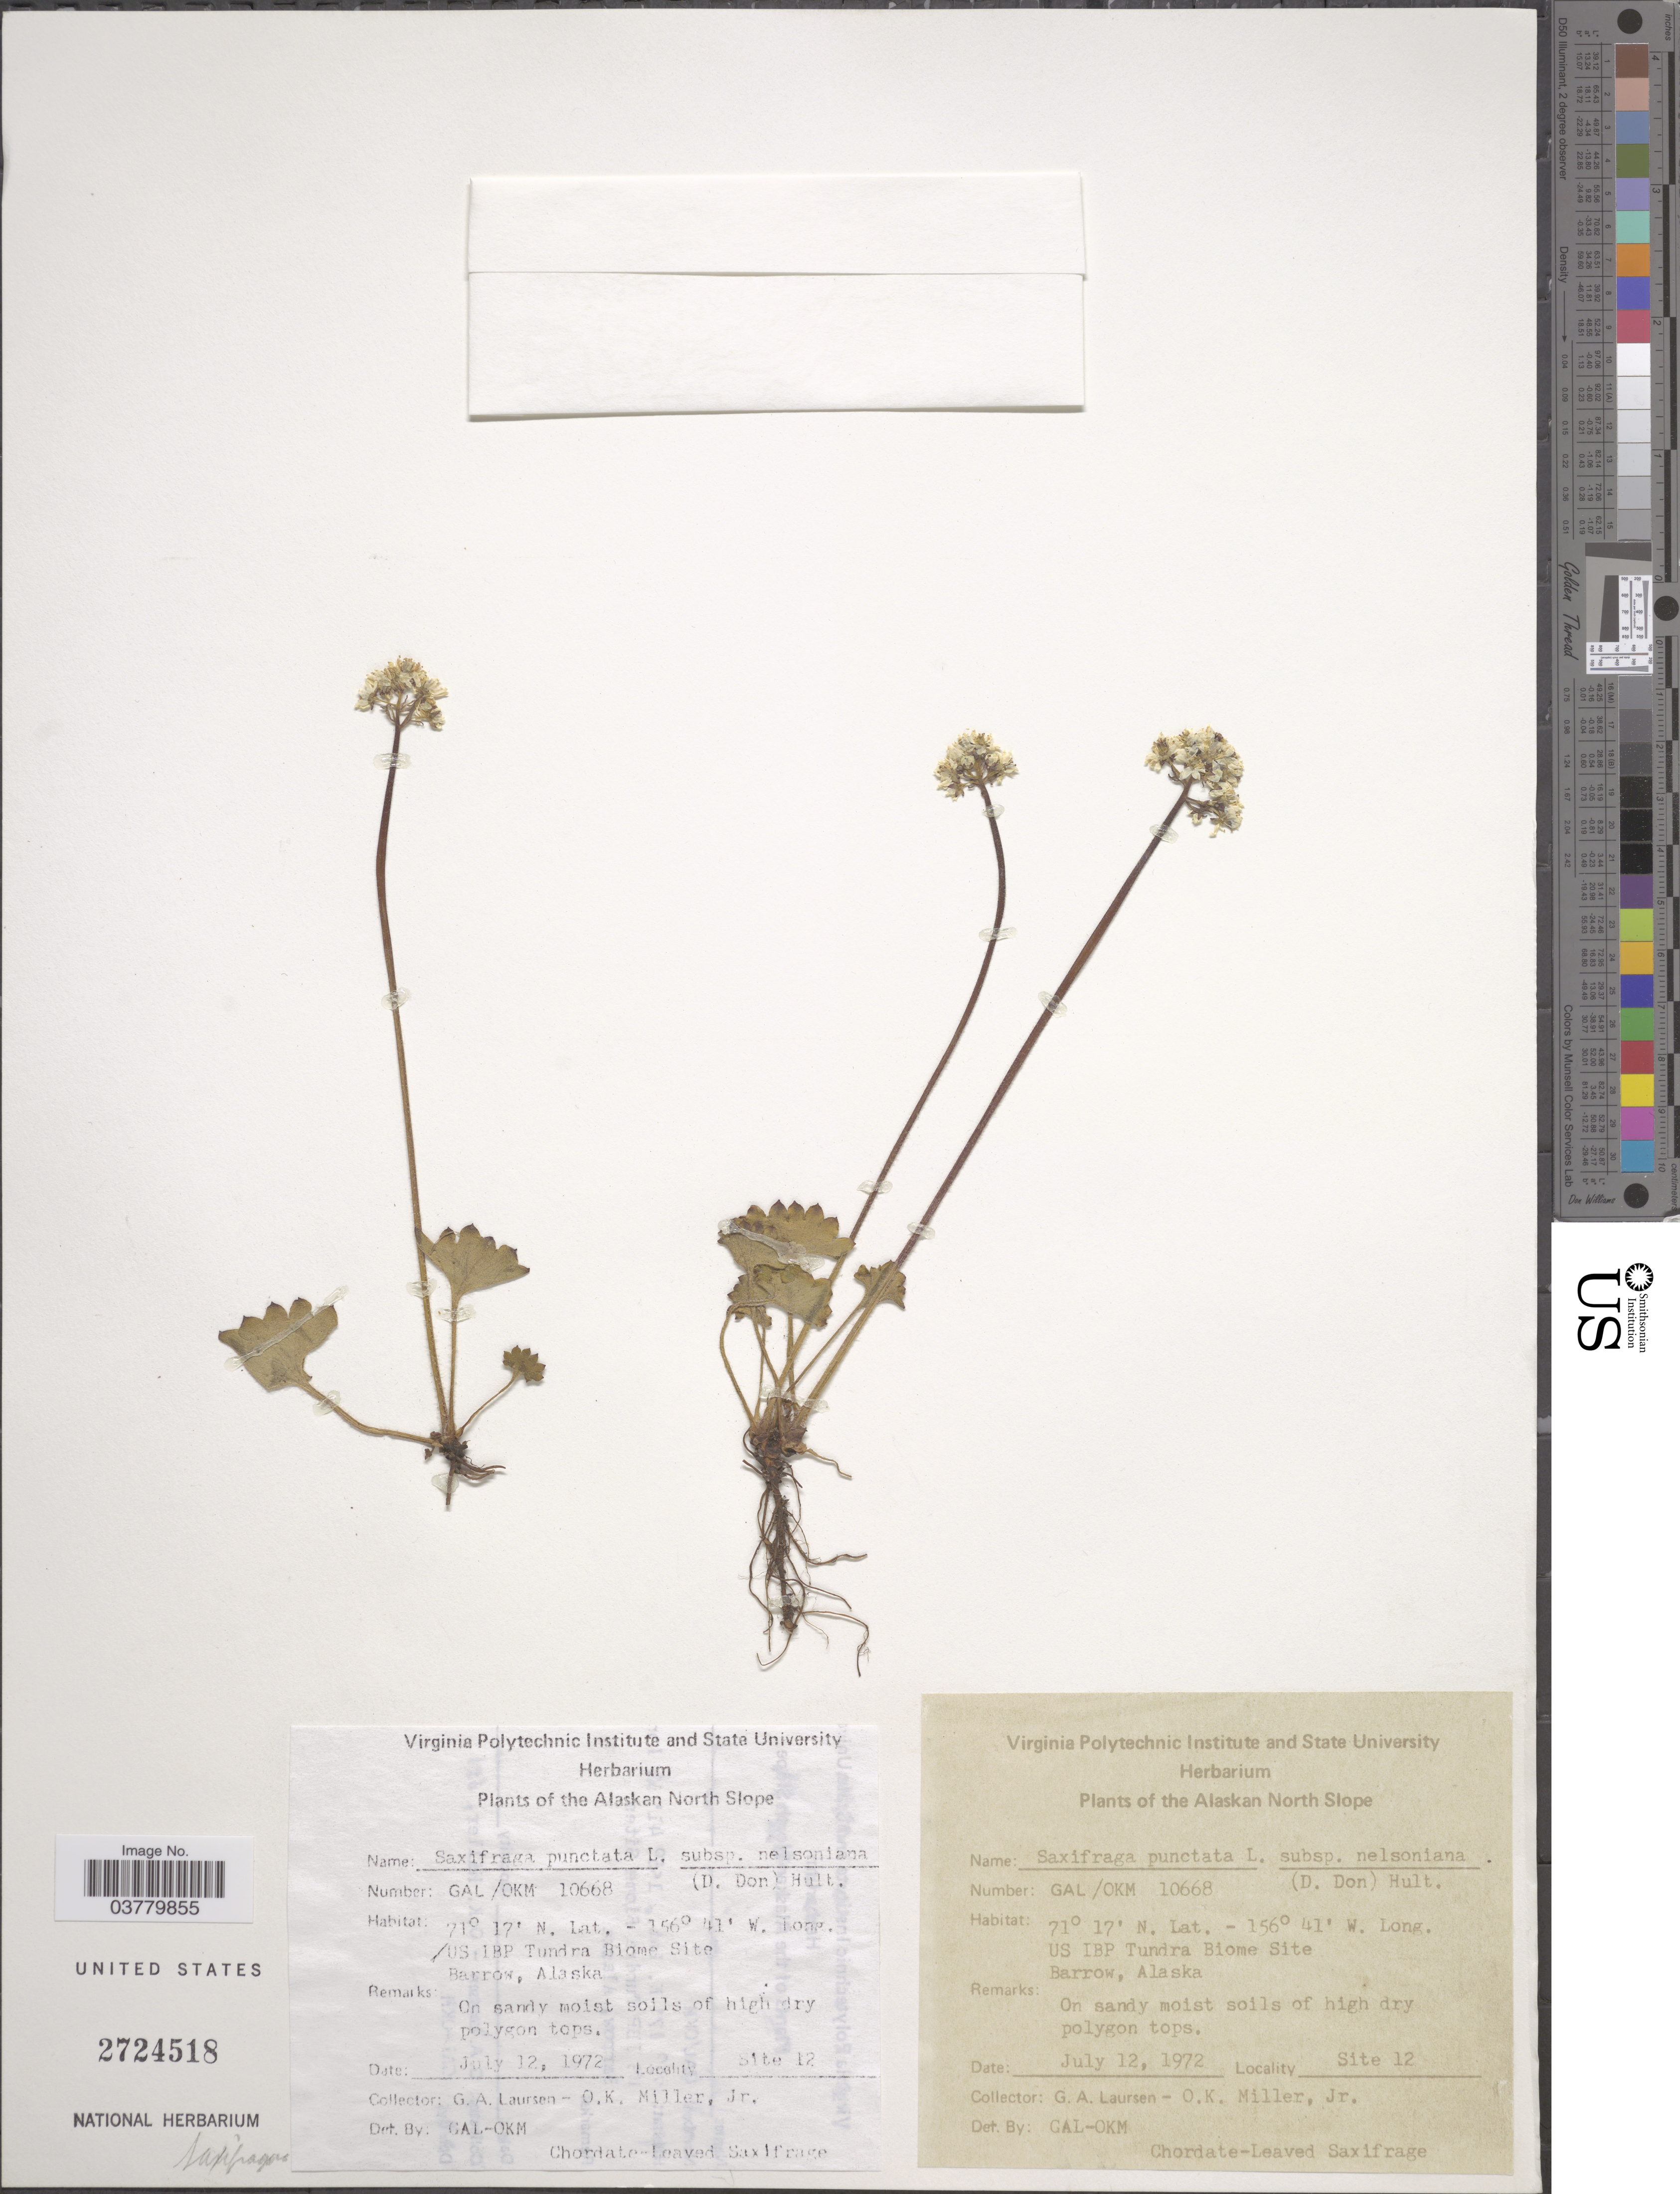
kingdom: Plantae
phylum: Tracheophyta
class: Magnoliopsida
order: Saxifragales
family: Saxifragaceae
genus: Micranthes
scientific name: Micranthes nelsoniana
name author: (D. Don) Small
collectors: G. Laursen & O. Miller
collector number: GAL/OKM 10668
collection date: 1972-07-12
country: United States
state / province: Alaska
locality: US IBP Tundra Biome Site Barrow. Site 12.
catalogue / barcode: US 2724518